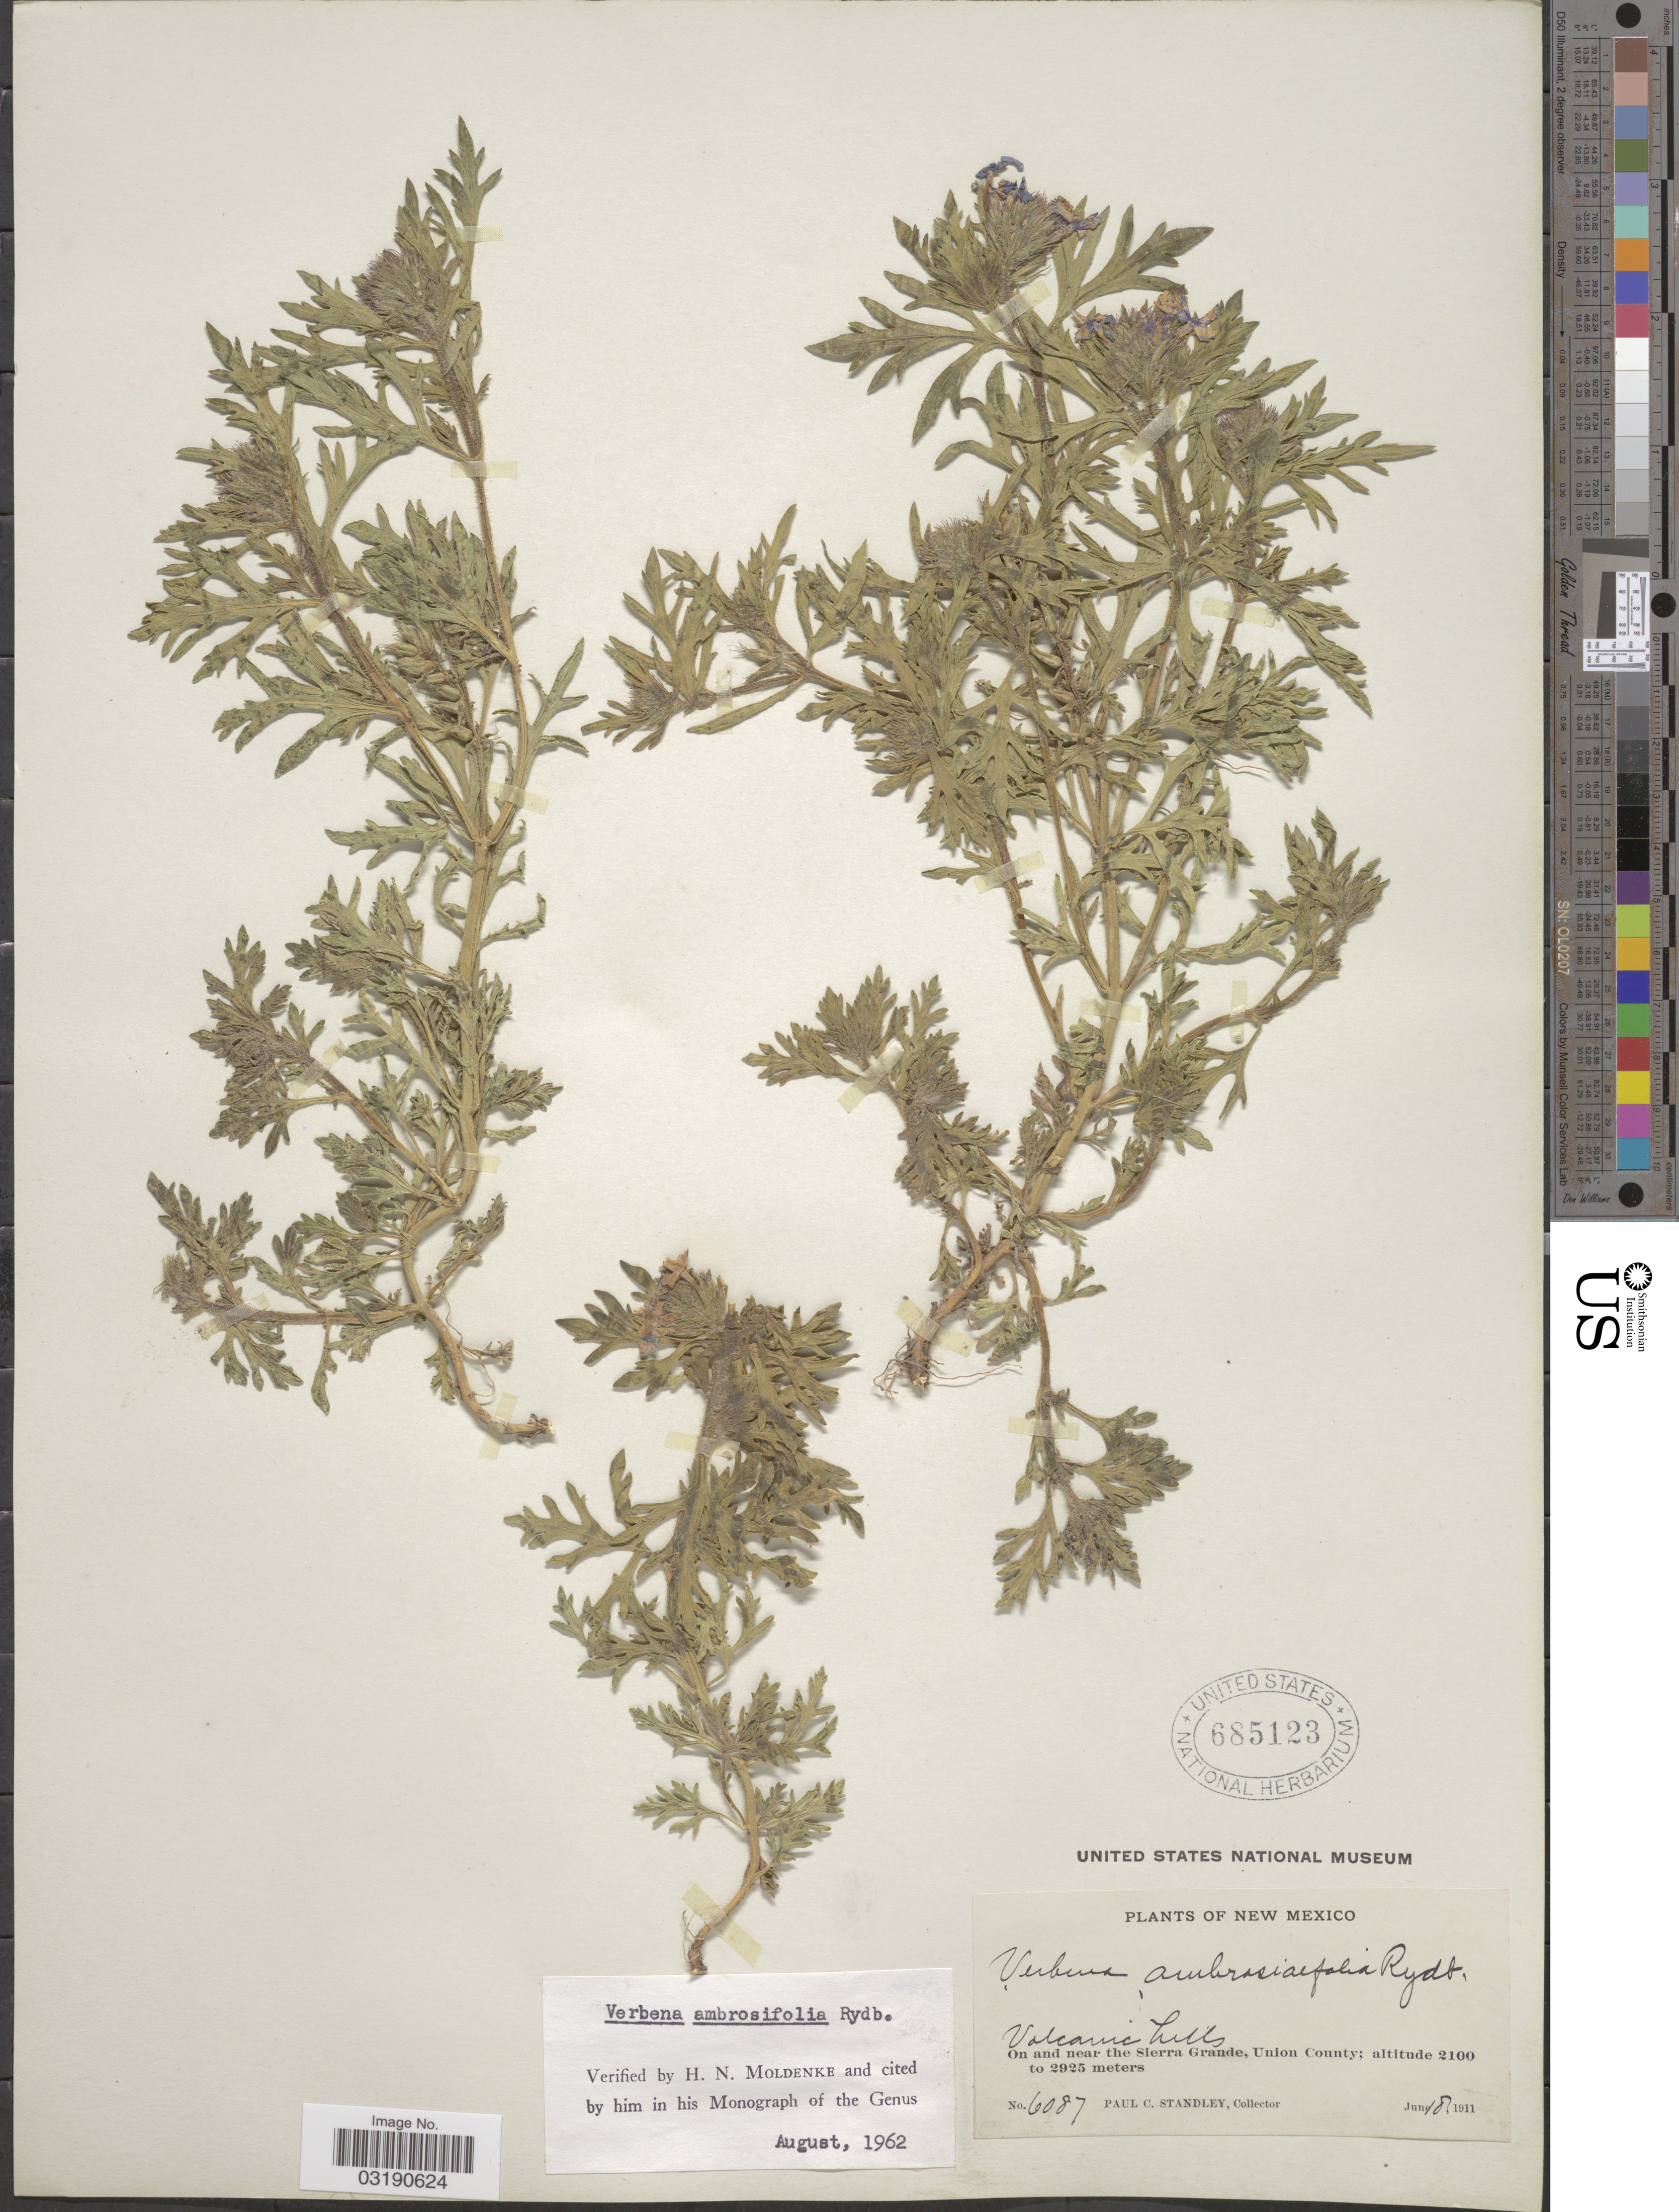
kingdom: Plantae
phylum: Tracheophyta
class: Magnoliopsida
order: Lamiales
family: Verbenaceae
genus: Verbena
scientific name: Verbena ambrosiifolia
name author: Rydb. ex Small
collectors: P. C. Standley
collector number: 6087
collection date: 1911-06-18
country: United States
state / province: New Mexico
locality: Volcanic hills, On and near the Sierra Grande, Union County.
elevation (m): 2100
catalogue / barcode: US 685123